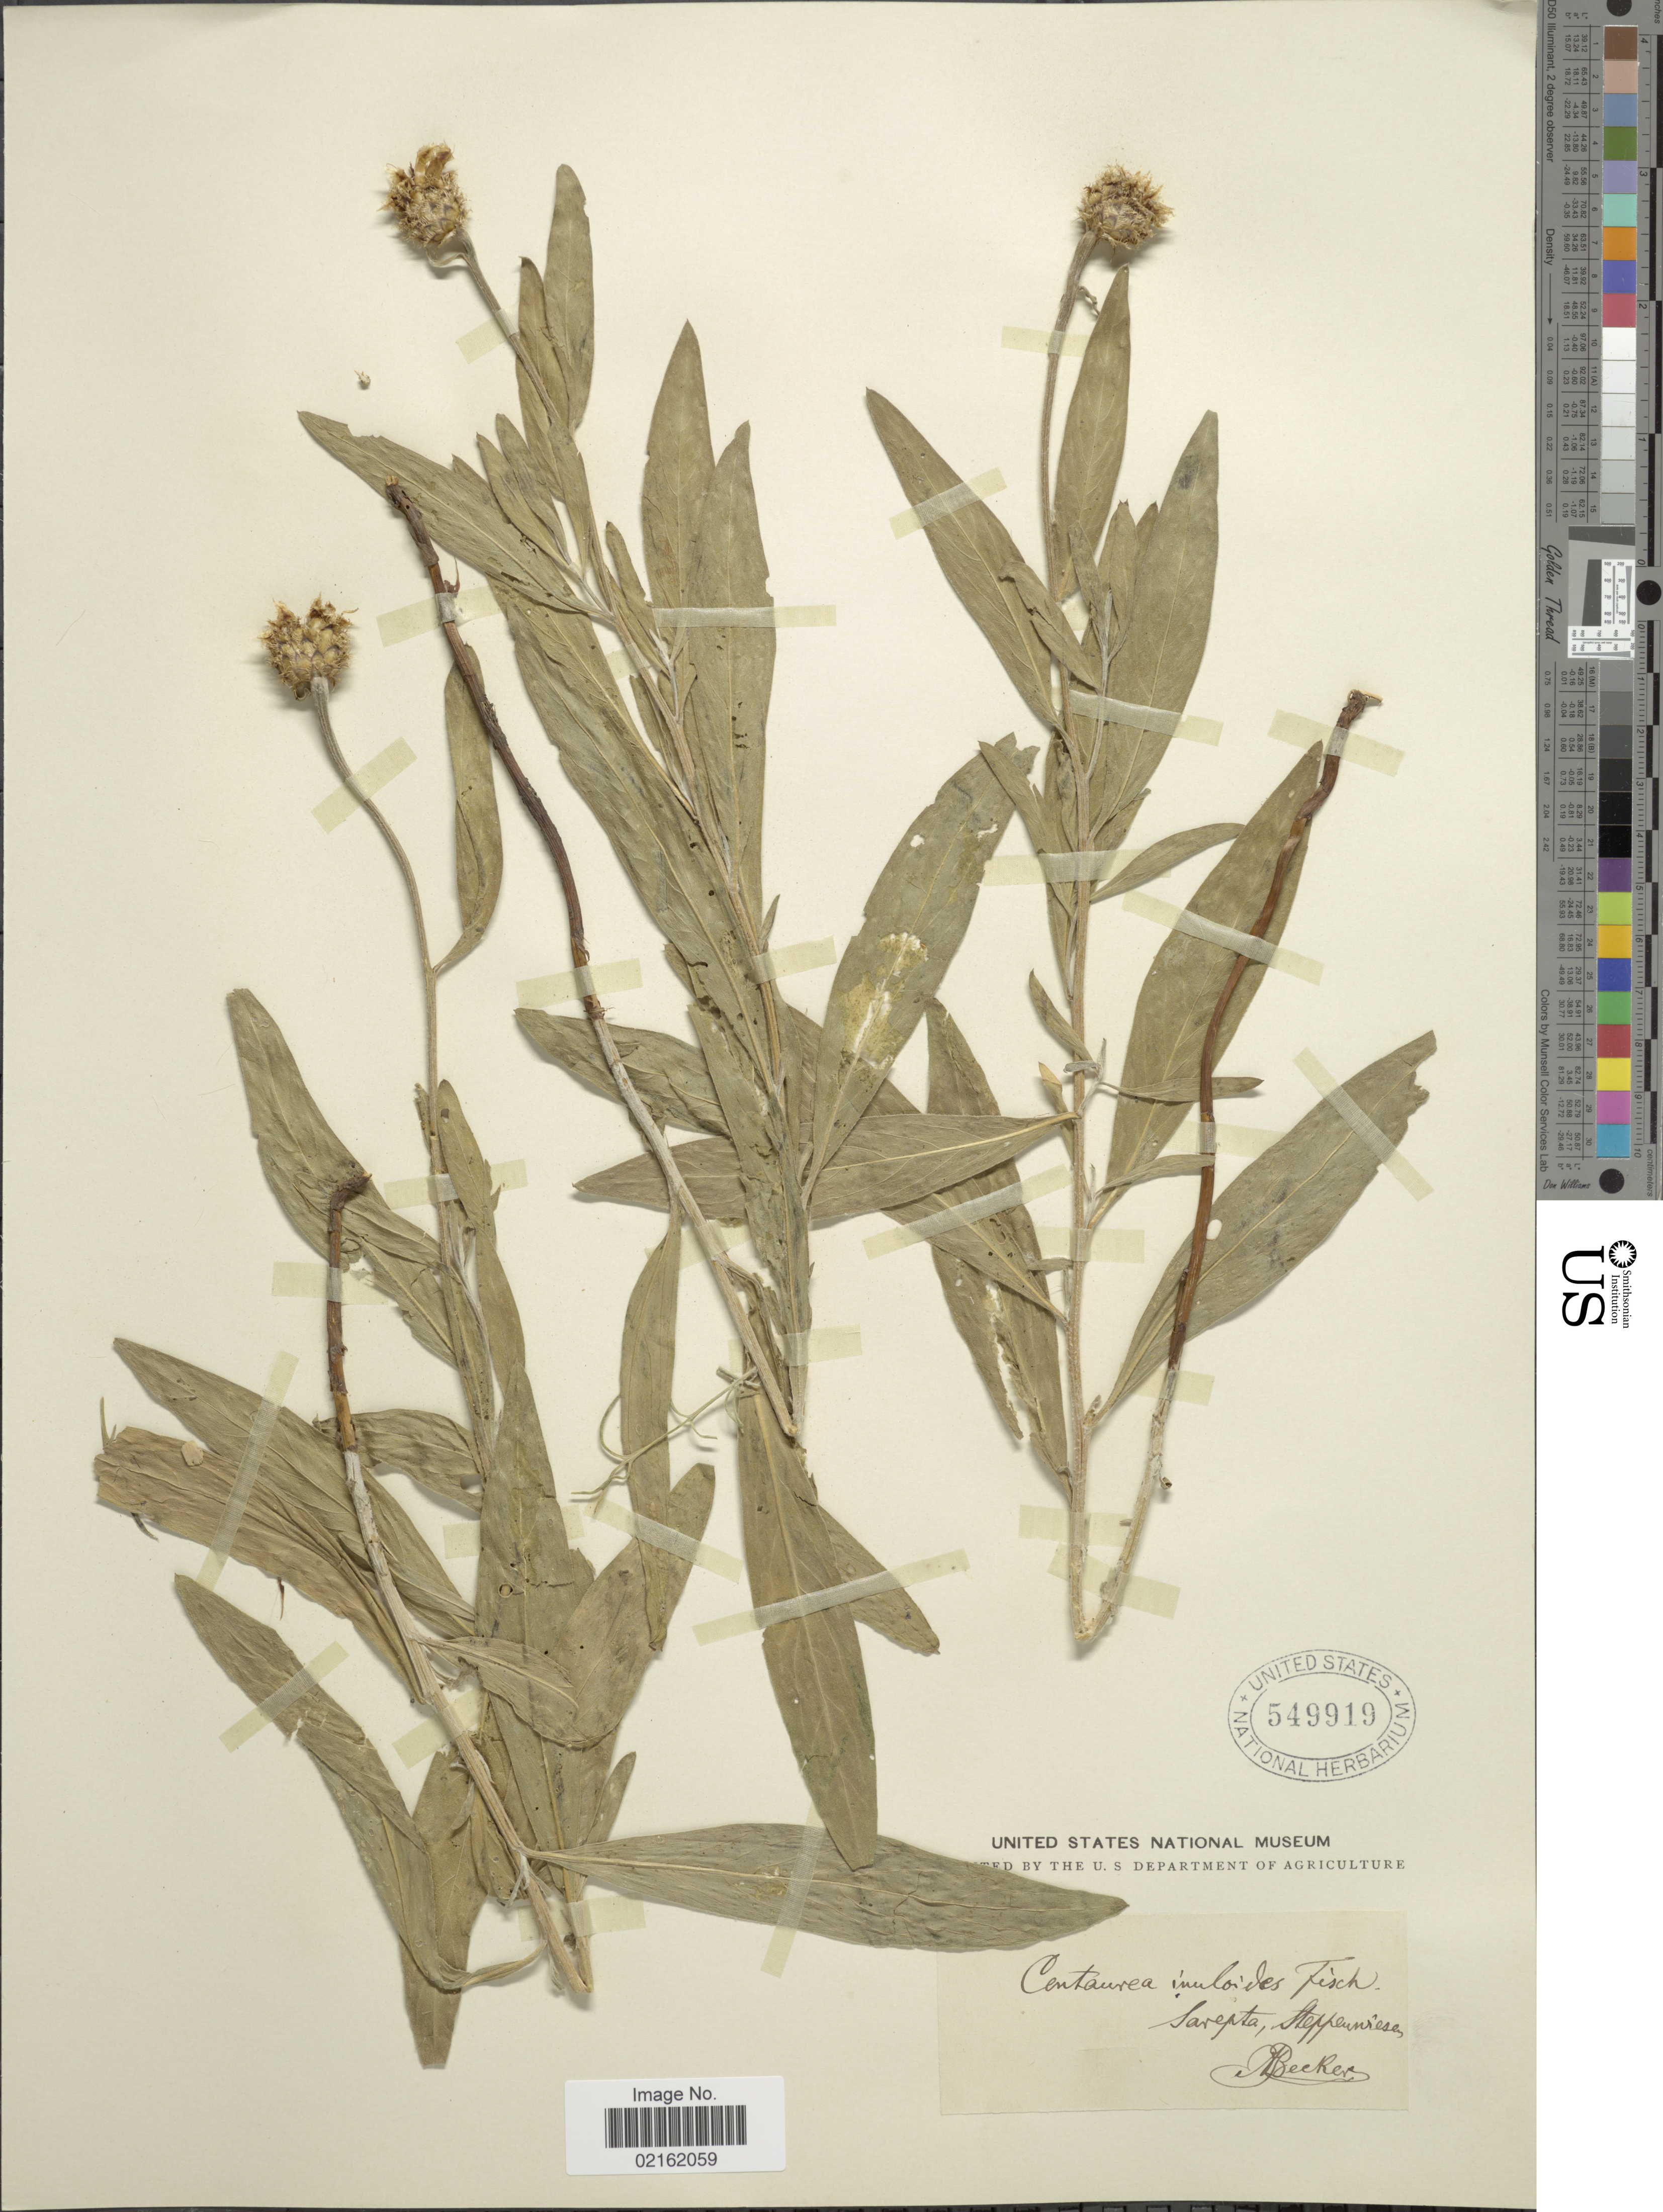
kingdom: Plantae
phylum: Tracheophyta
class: Magnoliopsida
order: Asterales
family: Asteraceae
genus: Centaurea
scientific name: Centaurea inuloides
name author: Fisch.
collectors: -. Becker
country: Russian Federation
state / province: Volgograd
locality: Sarepta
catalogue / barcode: US 549919